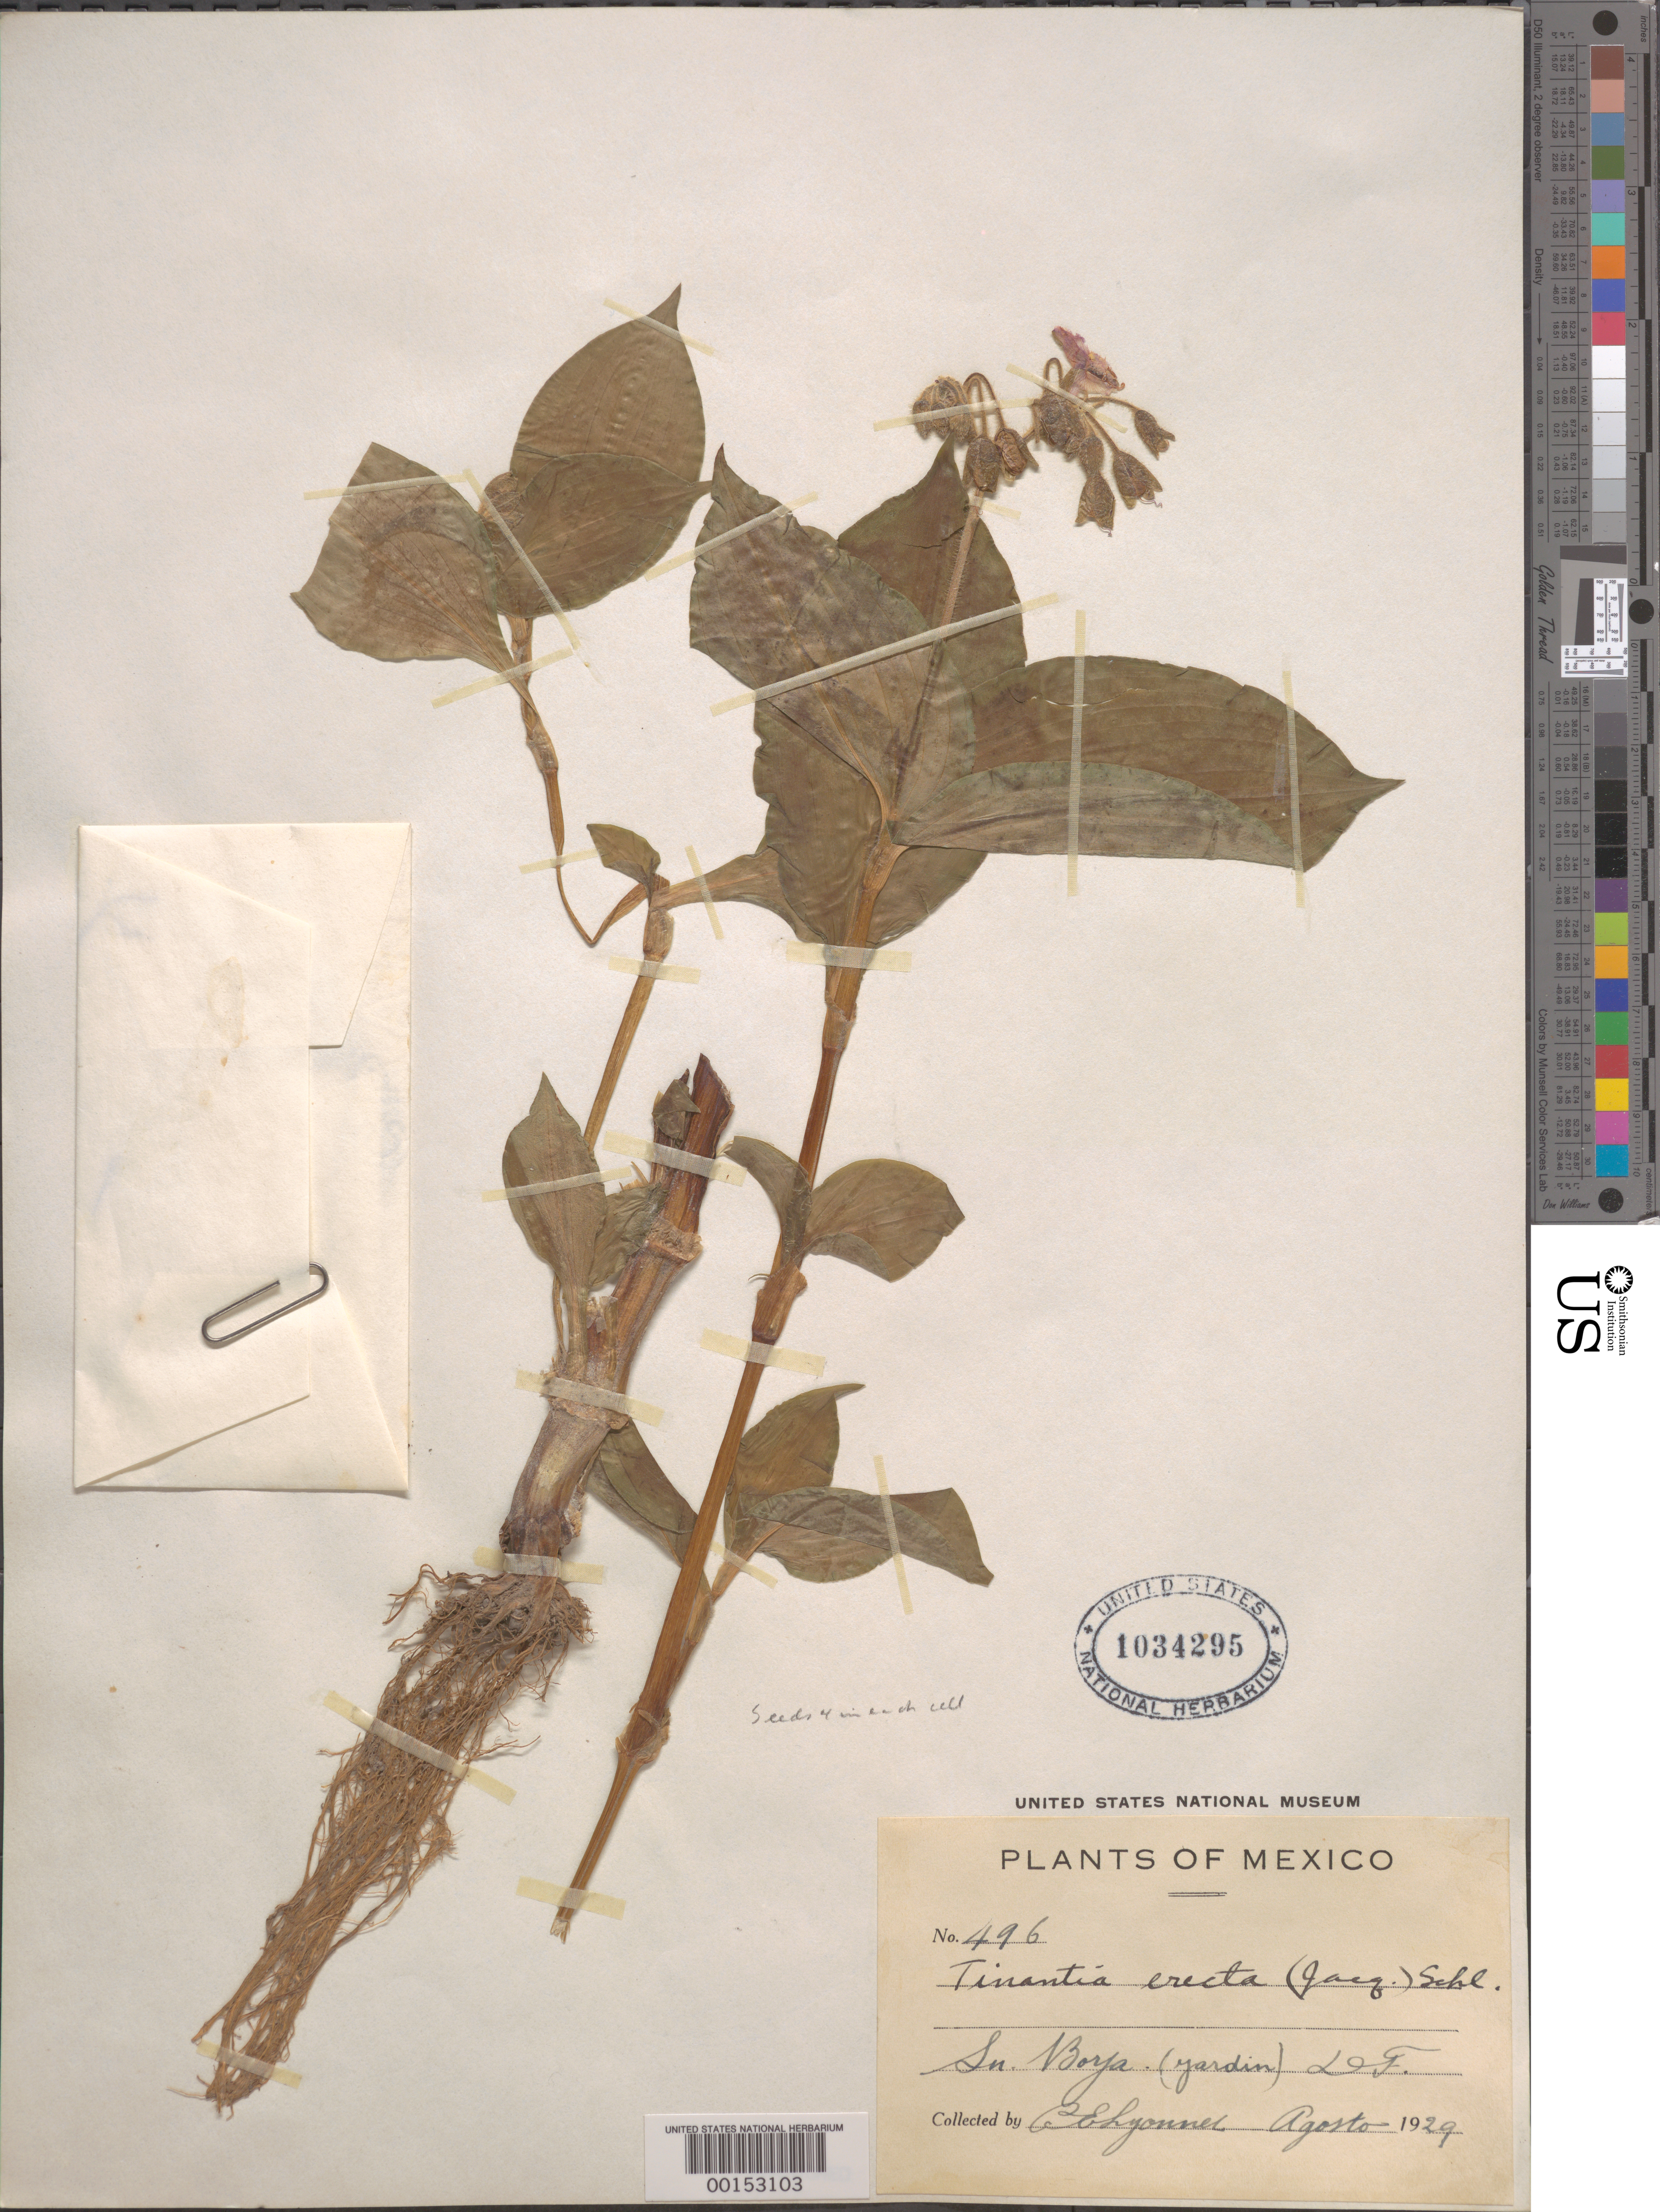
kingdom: Plantae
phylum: Tracheophyta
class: Liliopsida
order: Commelinales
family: Commelinaceae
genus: Tinantia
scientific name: Tinantia erecta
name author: (Jacq.) Fenzl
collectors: G. Lyonnet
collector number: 496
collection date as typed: Aug 1929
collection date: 1929-08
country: Mexico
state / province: Distrito Federal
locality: San Boya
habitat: Gardin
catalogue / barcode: US 1034295